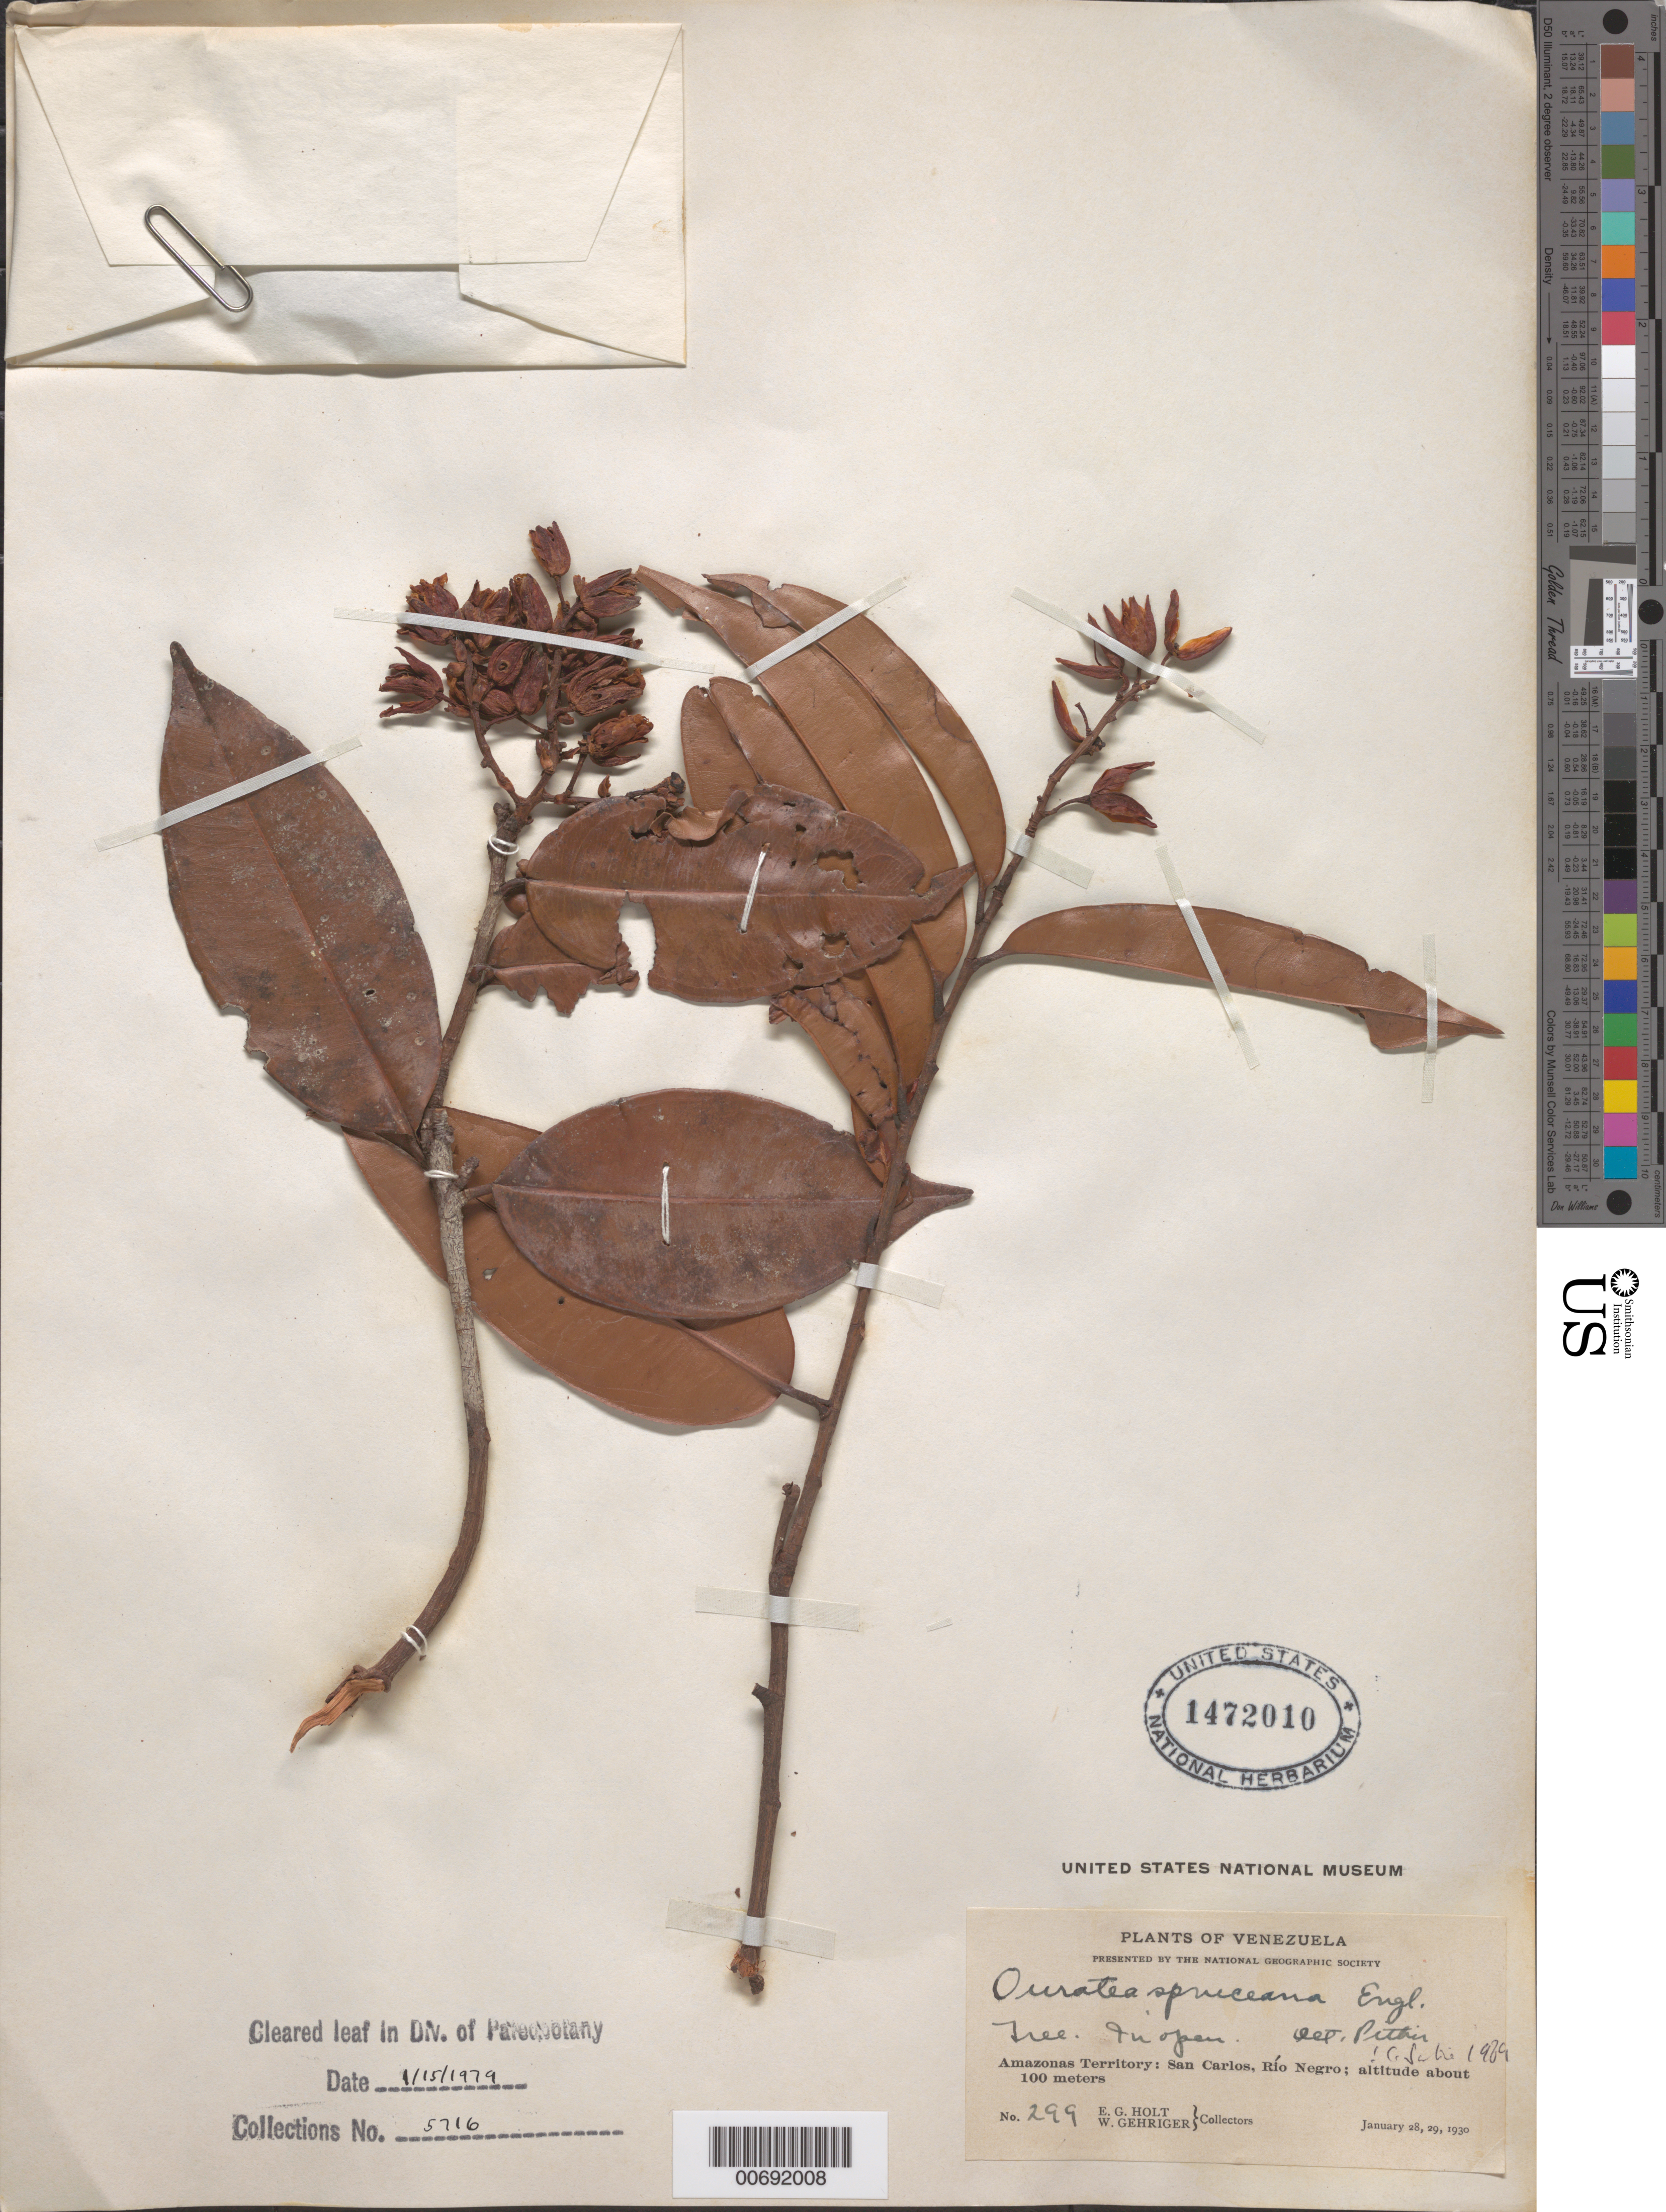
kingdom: Plantae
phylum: Tracheophyta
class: Magnoliopsida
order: Malpighiales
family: Ochnaceae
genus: Ouratea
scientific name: Ouratea spruceana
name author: Engl.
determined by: Sastre, C. H. L.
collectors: E. Holt & W. Gehriger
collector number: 299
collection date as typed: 28-Jan-30 to 29-Jan-30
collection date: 1930-01-28/1930-01-29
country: Venezuela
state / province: Amazonas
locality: San Carlos de Río Negro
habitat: In open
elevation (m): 100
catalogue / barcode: US 1472010